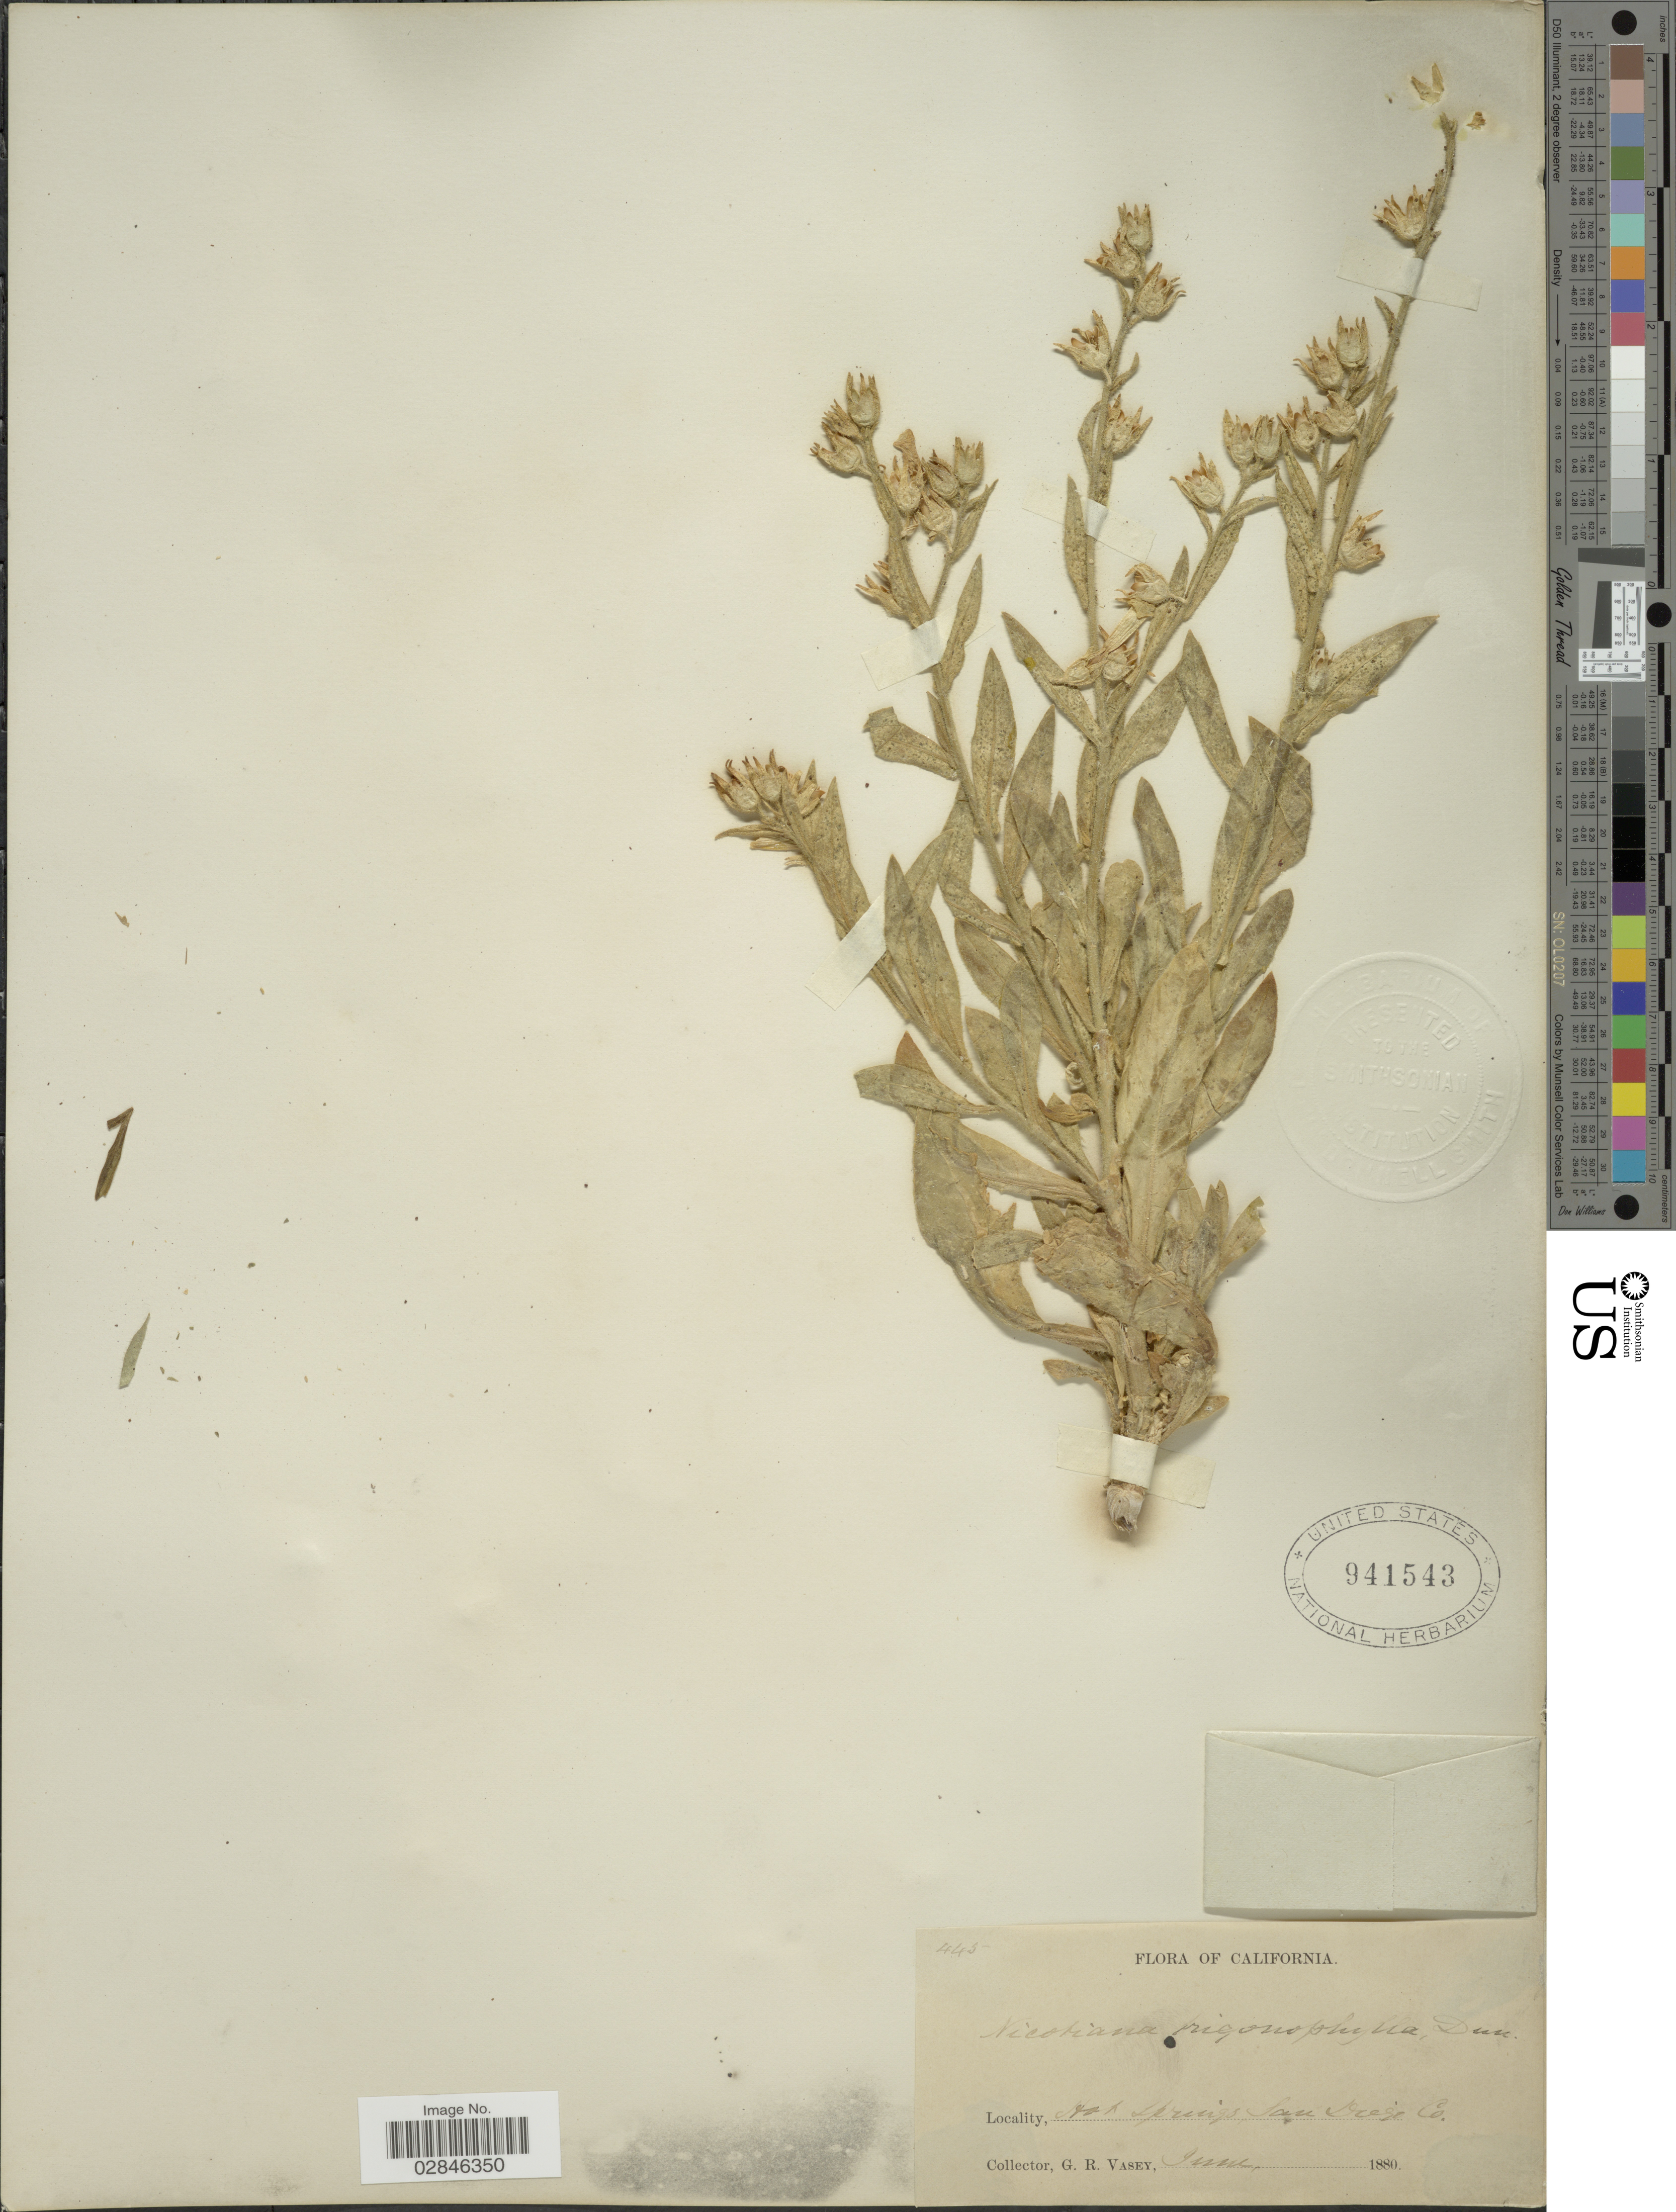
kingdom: Plantae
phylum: Tracheophyta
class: Magnoliopsida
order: Solanales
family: Solanaceae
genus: Nicotiana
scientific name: Nicotiana trigonophylla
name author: Dunal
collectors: G. R. Vasey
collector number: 445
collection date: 1800-06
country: United States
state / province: California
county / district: San Diego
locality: Hot Springs, San Diego Co.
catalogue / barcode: US 941543